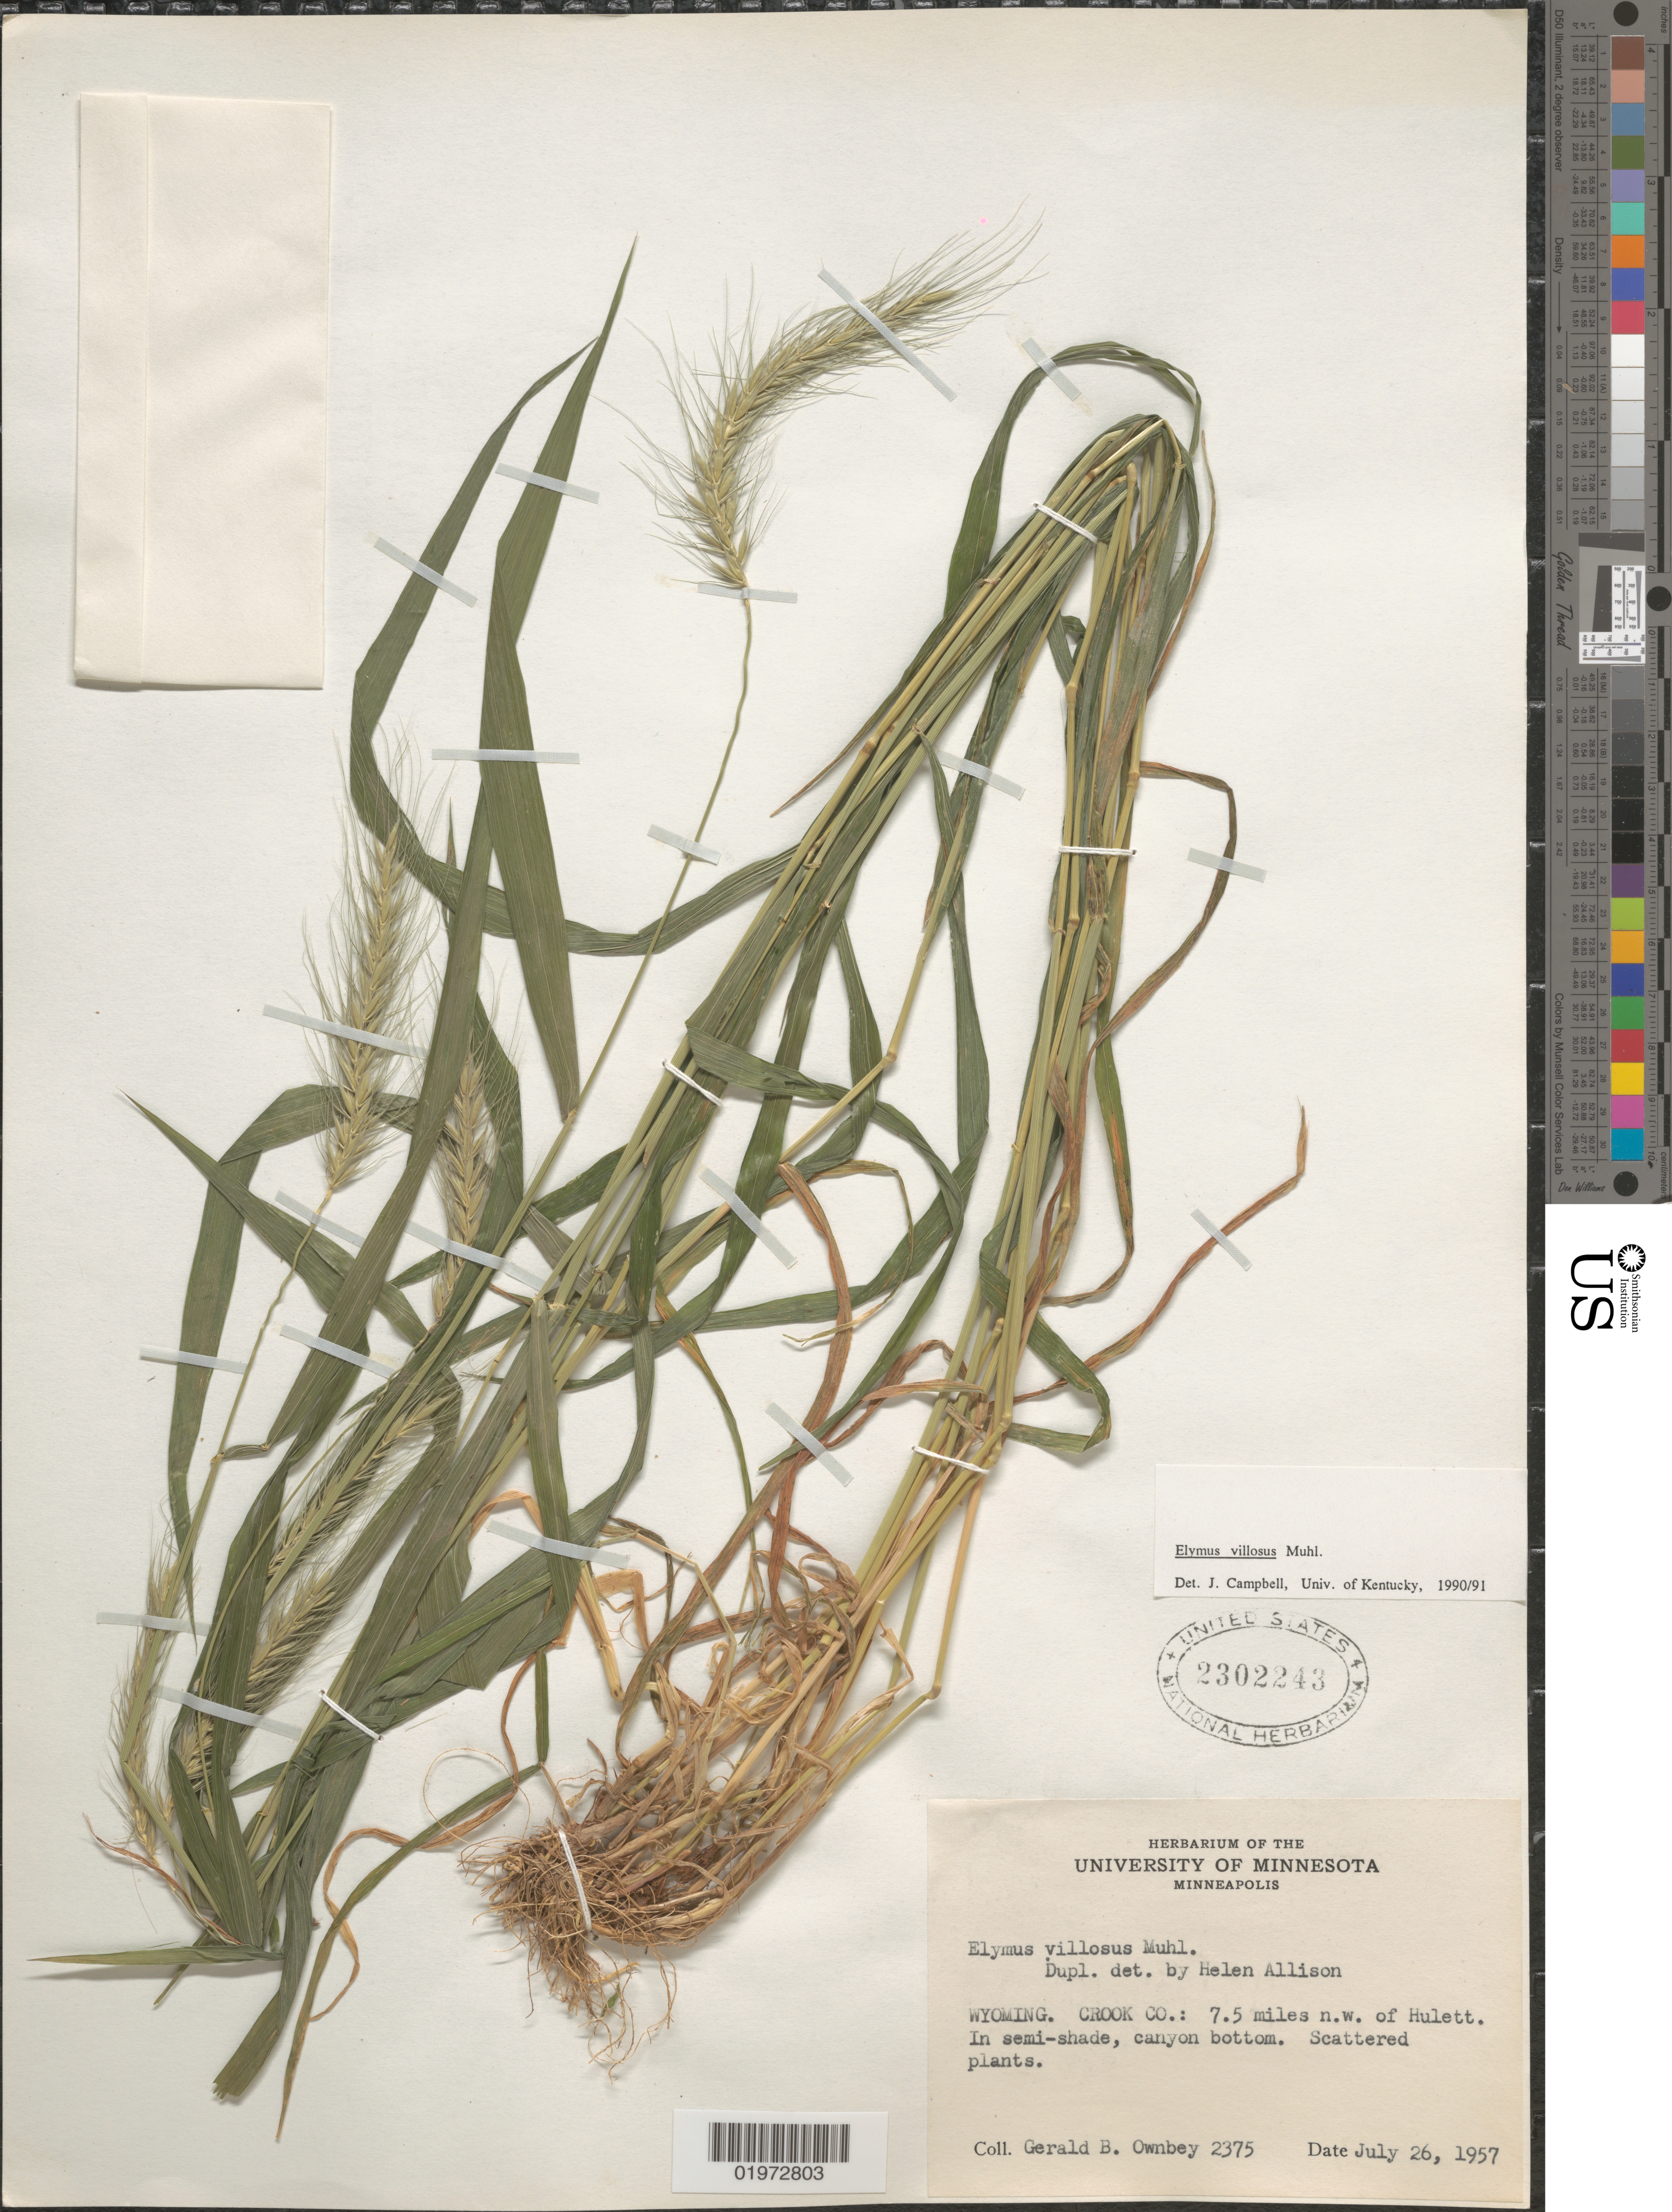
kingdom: Plantae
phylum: Tracheophyta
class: Liliopsida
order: Poales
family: Poaceae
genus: Elymus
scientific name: Elymus villosus var. arkansanus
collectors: G. B. Ownbey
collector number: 2375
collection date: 1957-07-26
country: United States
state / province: Wyoming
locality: Crook Co.: 7.5 miles n.w. of Hulett. In semi-shade, canyon bottom.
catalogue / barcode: US 2302243